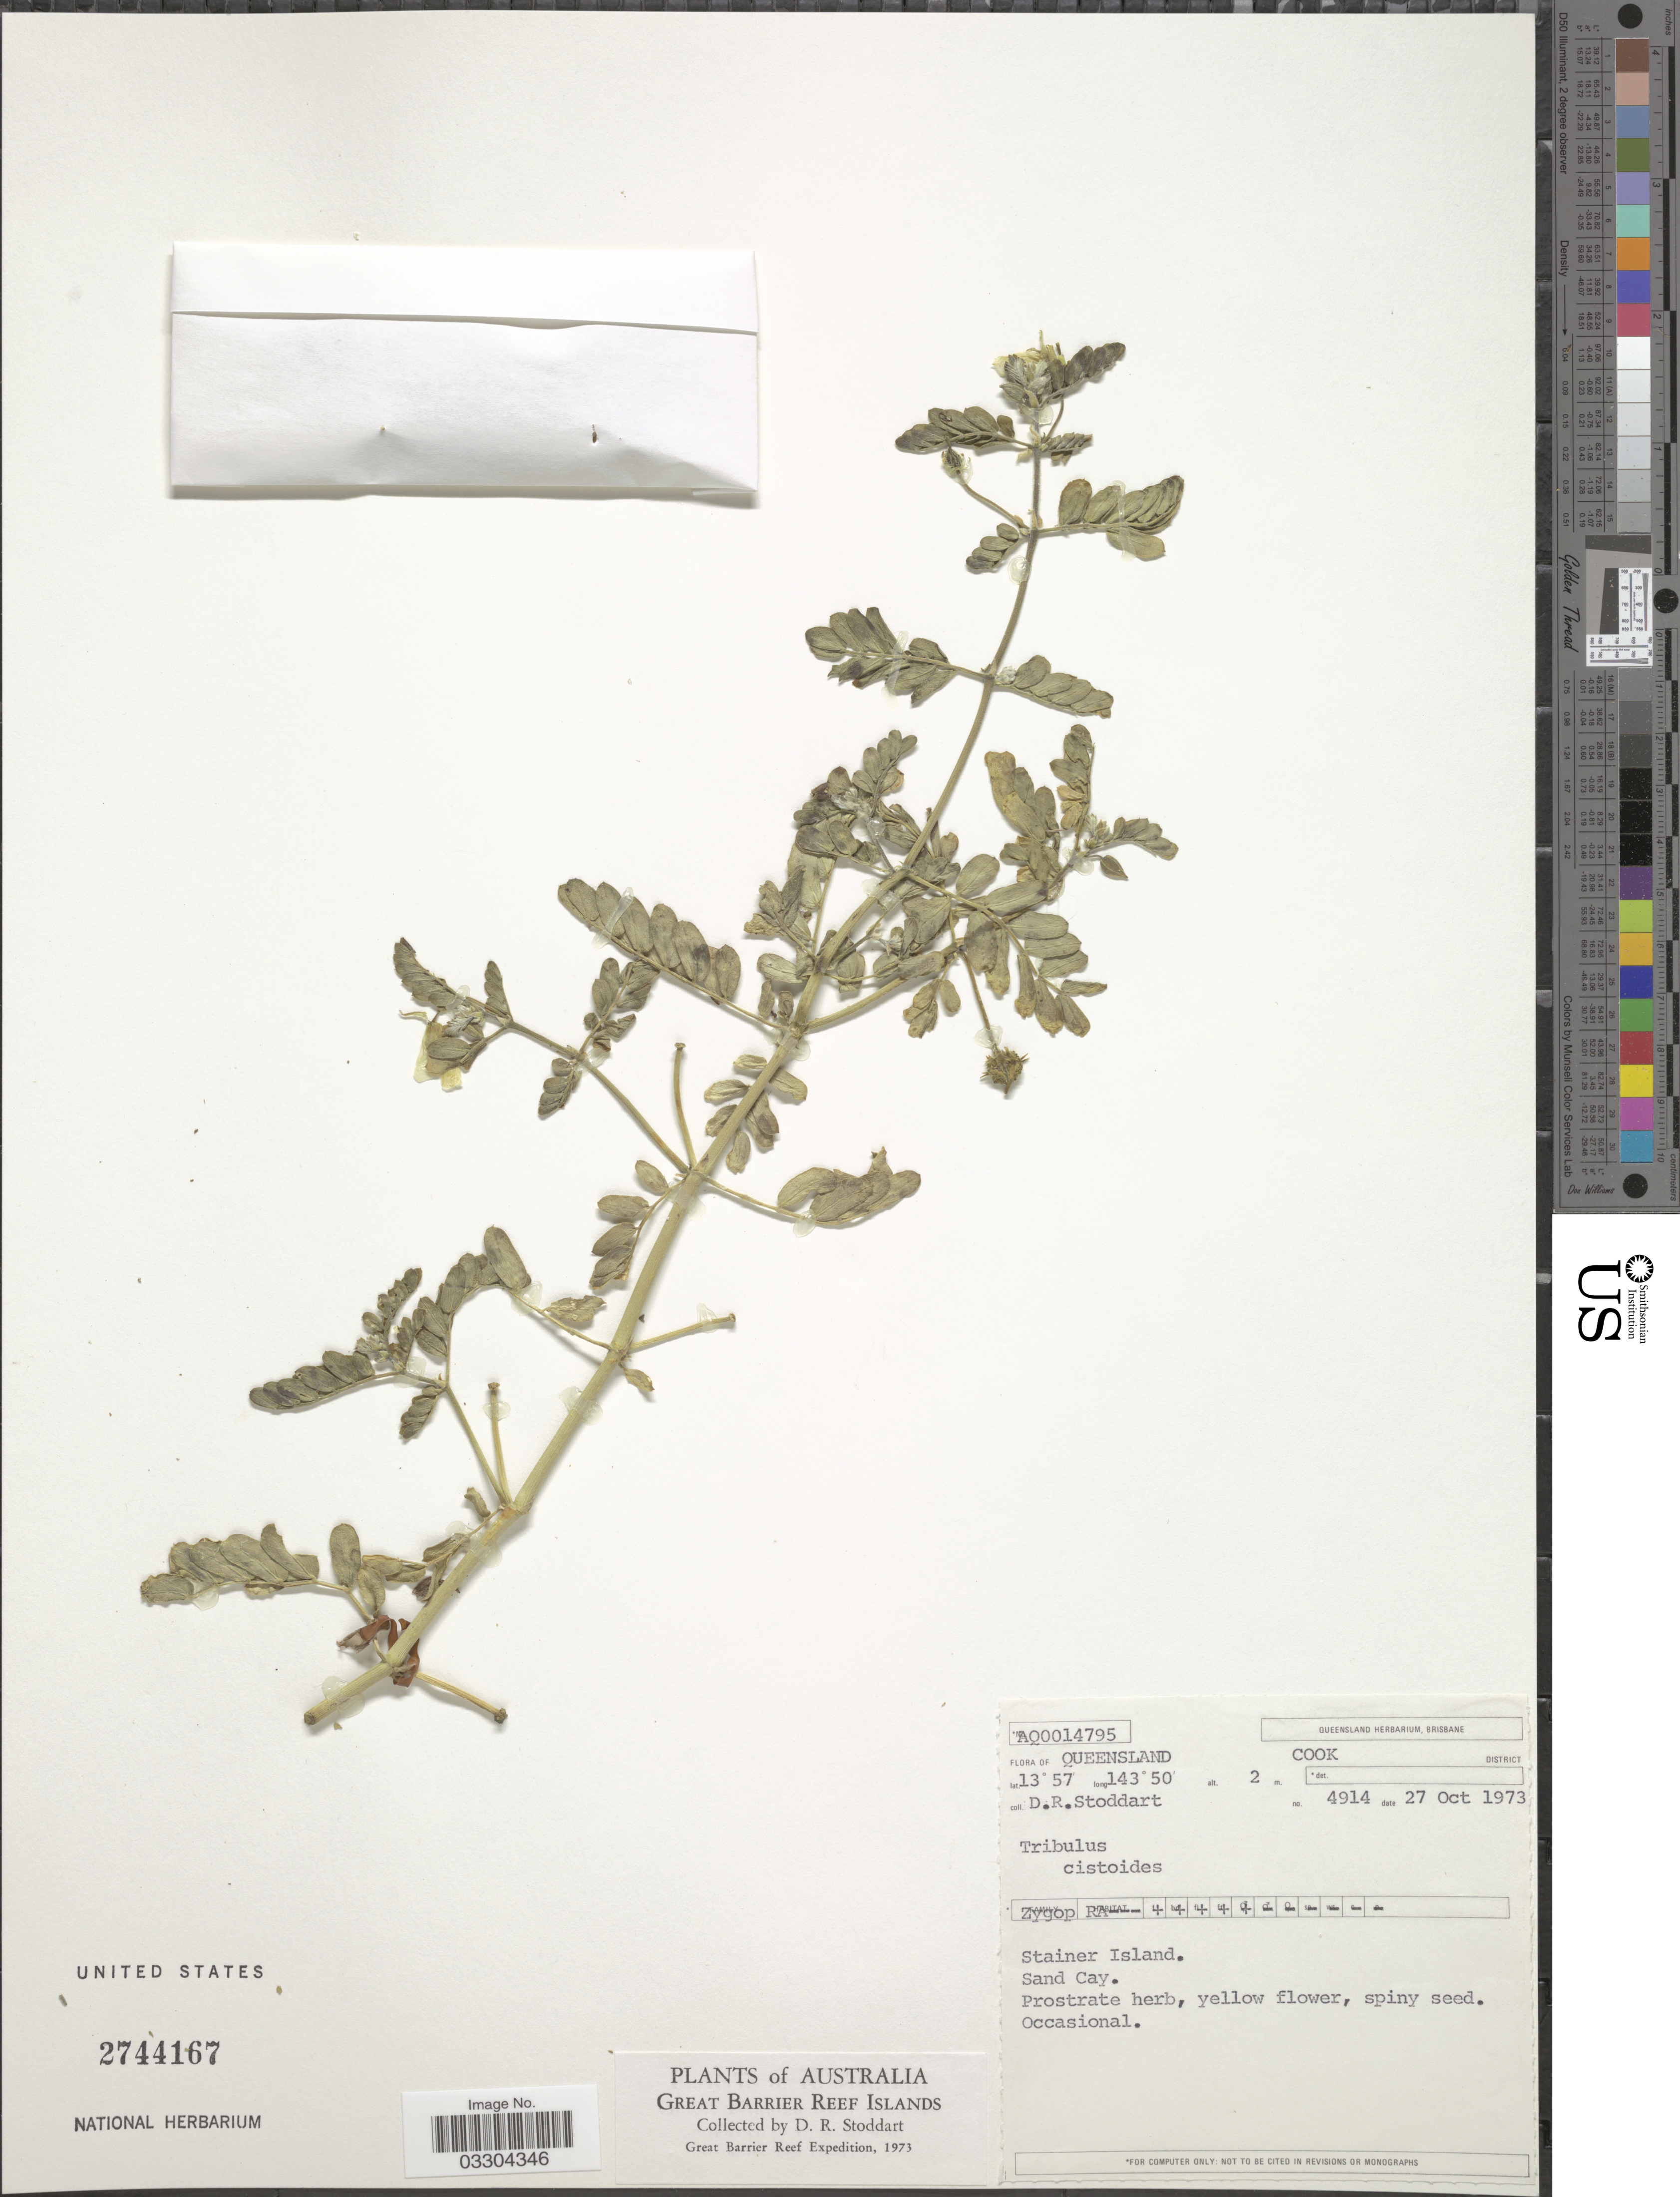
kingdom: Plantae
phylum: Tracheophyta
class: Magnoliopsida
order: Zygophyllales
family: Zygophyllaceae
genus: Tribulus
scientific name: Tribulus cistoides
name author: L.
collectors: D. R. Stoddart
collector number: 4914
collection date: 1973-10-27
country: Australia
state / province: Queensland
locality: Cook District. Stainer Island.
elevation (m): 2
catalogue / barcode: US 2744167